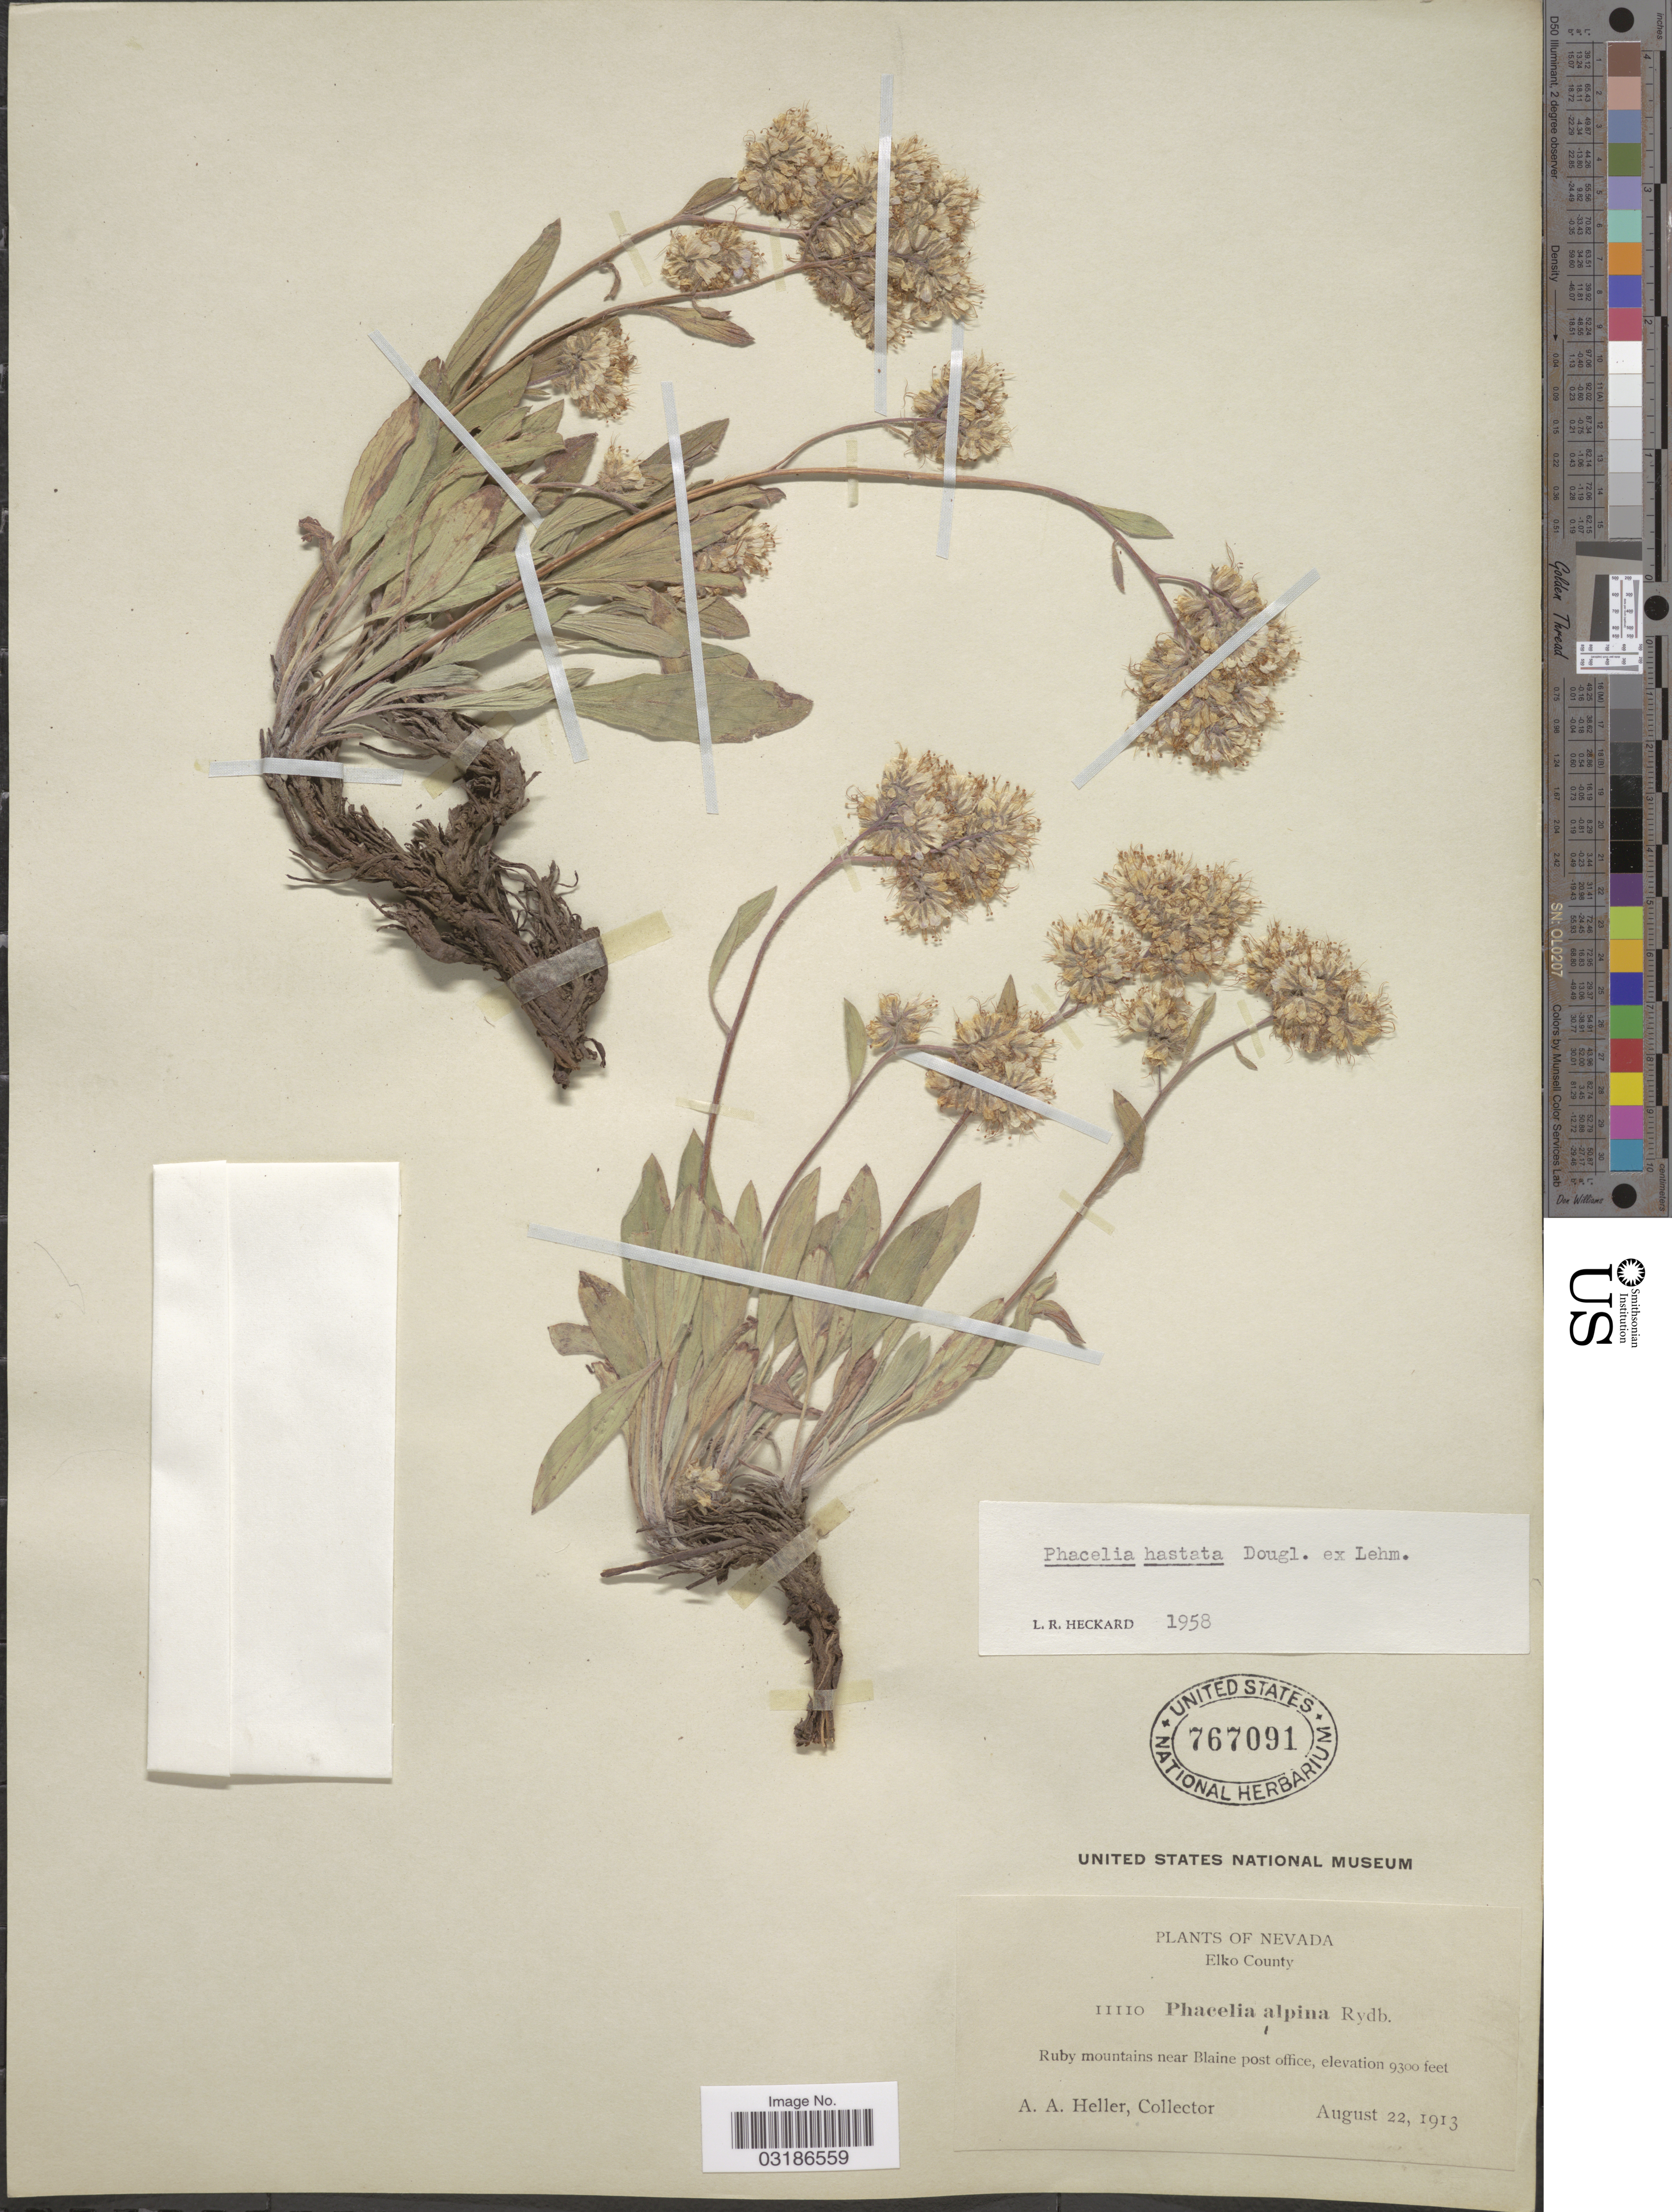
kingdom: Plantae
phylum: Tracheophyta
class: Magnoliopsida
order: Boraginales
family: Hydrophyllaceae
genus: Phacelia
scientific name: Phacelia hastata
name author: Douglas ex Lehm.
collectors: A. A. Heller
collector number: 11110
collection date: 1913-08-22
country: United States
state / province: Nevada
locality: Elko County, Ruby mountains near Blaine post office.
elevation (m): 2835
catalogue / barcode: US 767091